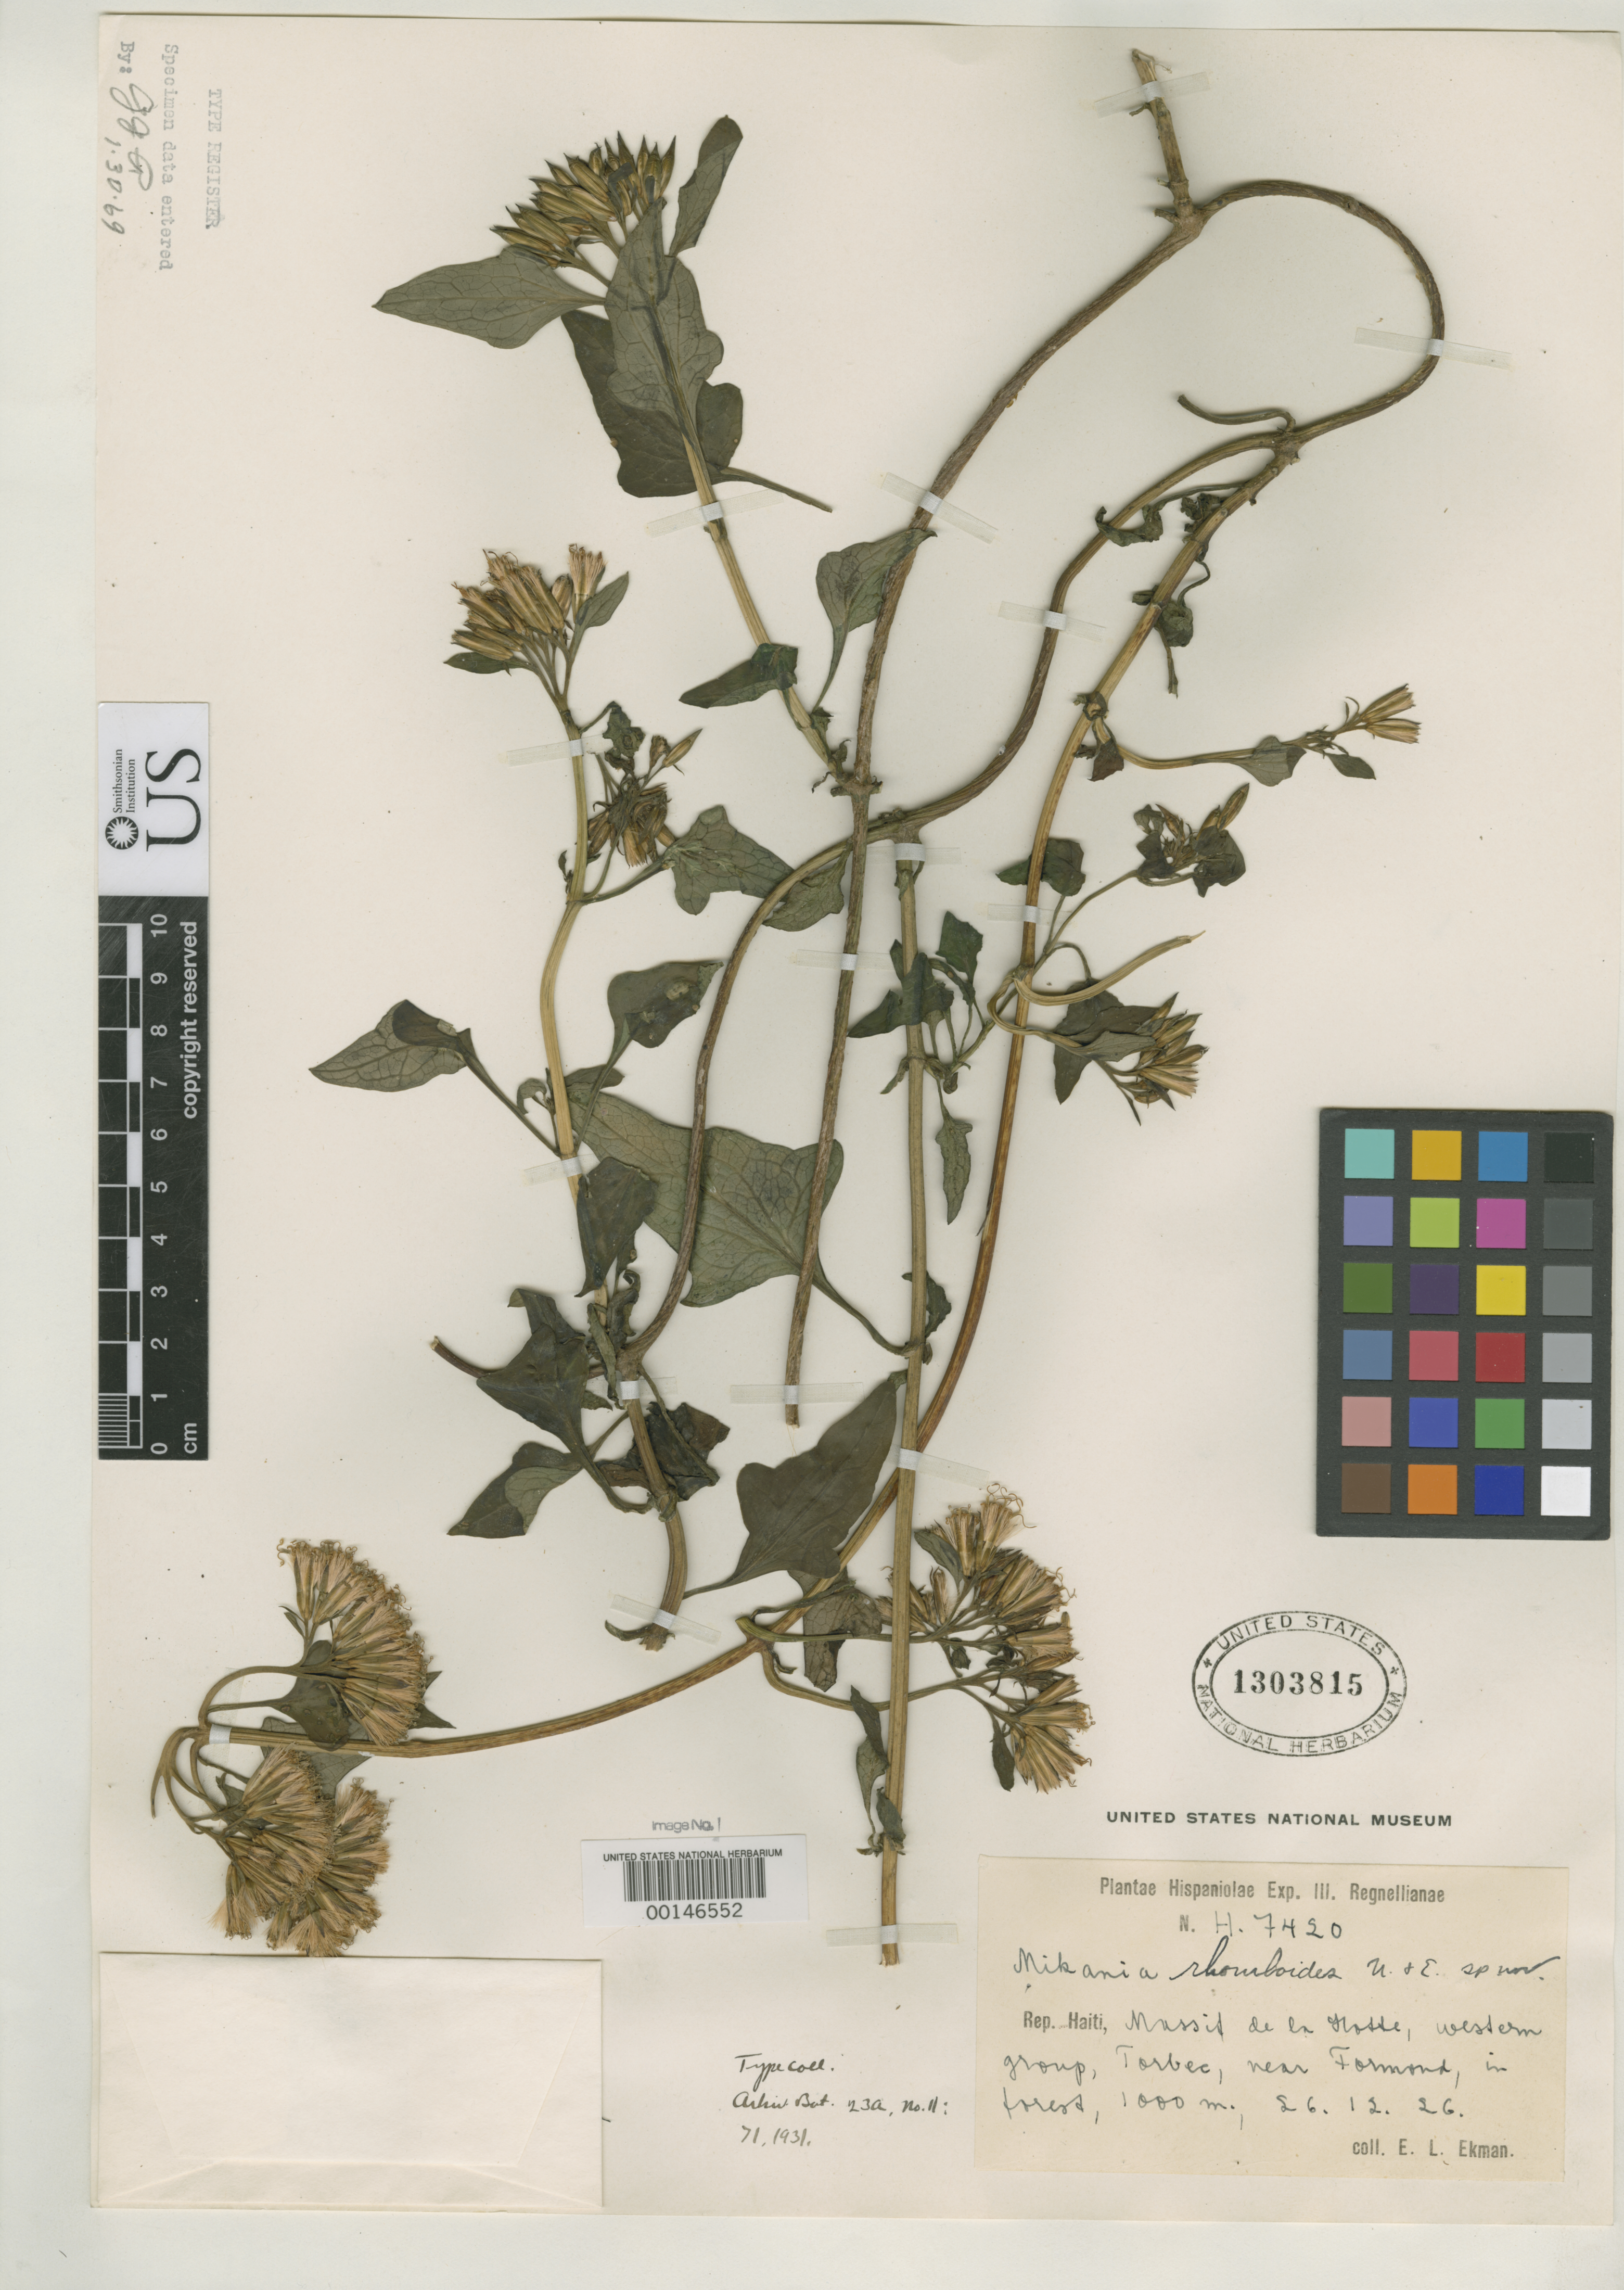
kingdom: Plantae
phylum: Tracheophyta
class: Magnoliopsida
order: Asterales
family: Asteraceae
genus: Mikania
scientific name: Mikania rhomboidea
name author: Urb. & Ekman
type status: Isotype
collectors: E. L. Ekman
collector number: H 7420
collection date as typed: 26 Dec 1926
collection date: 1926-12-26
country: Haiti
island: Hispaniola Island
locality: Torbec, Massif de La Hotte.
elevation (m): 1000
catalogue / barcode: US 1303815